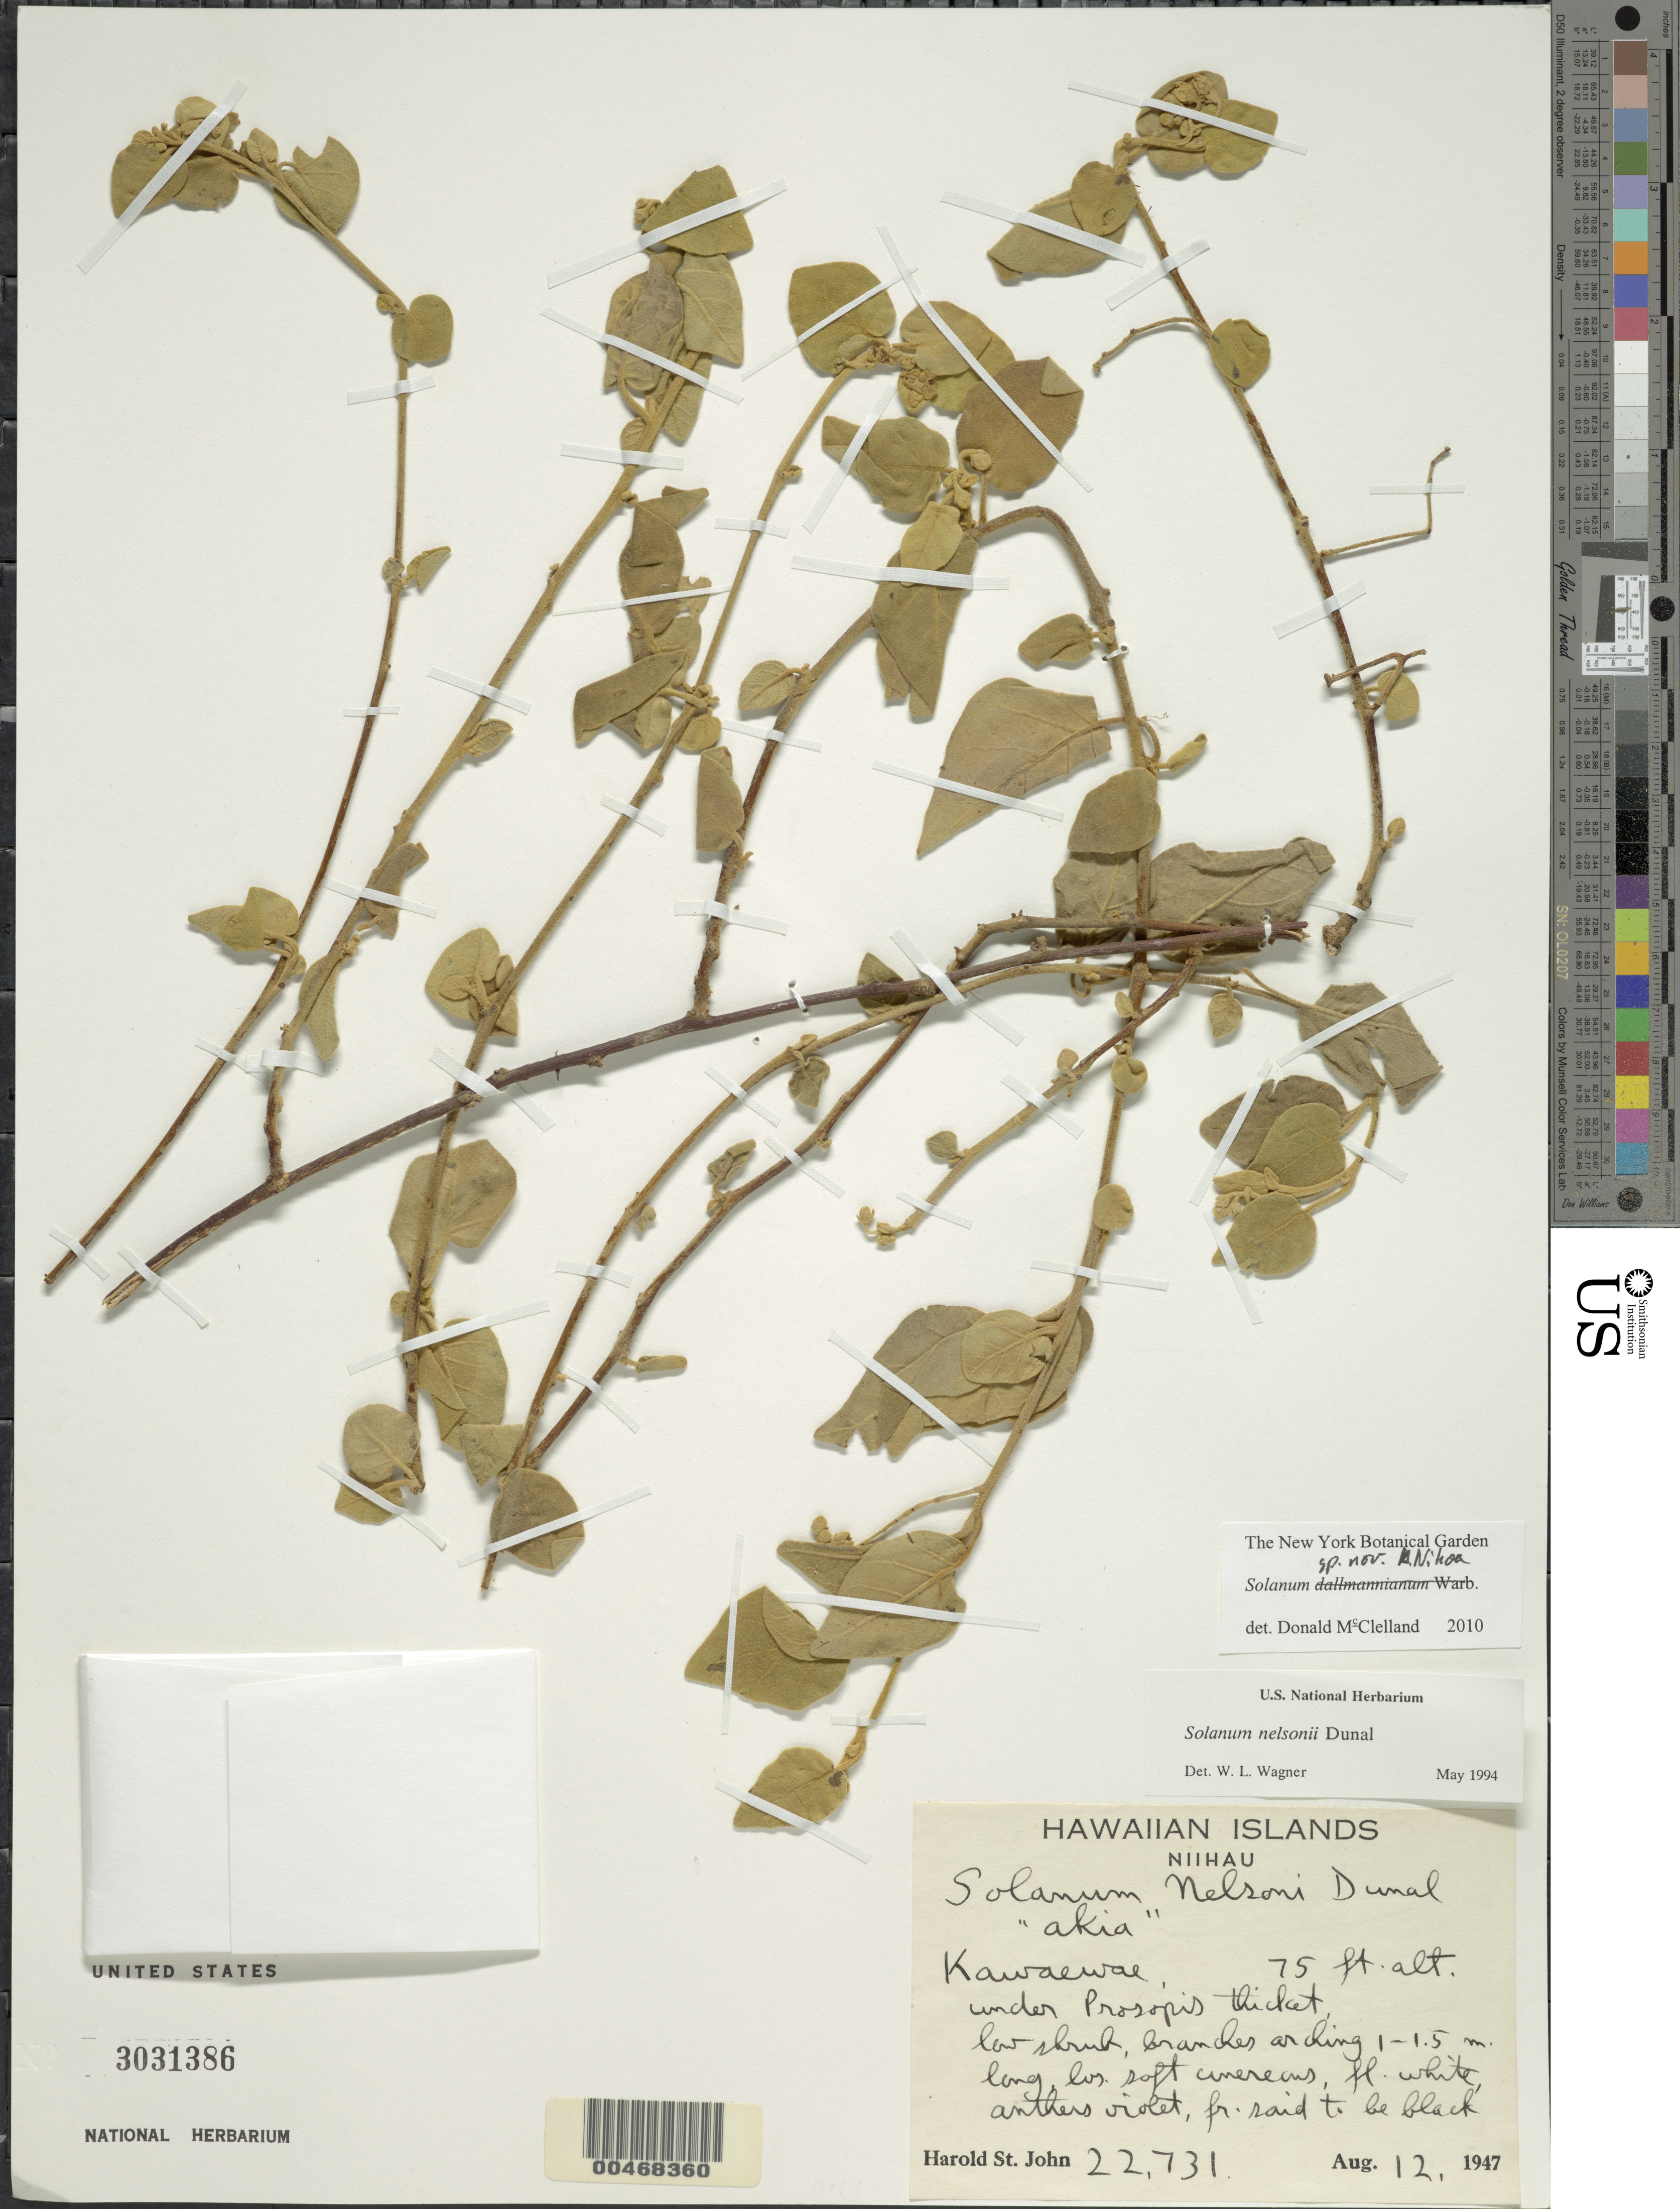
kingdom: Plantae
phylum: Tracheophyta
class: Magnoliopsida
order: Solanales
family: Solanaceae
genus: Solanum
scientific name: Solanum caumii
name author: (F. Br.) D. McClelland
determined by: Knapp, S. D.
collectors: H. St. John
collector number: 22731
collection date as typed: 12 Aug 1947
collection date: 1947-08-12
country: United States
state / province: Hawaii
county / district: Kauai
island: Ni'ihau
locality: Kawaewae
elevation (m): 23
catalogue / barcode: US 3031386